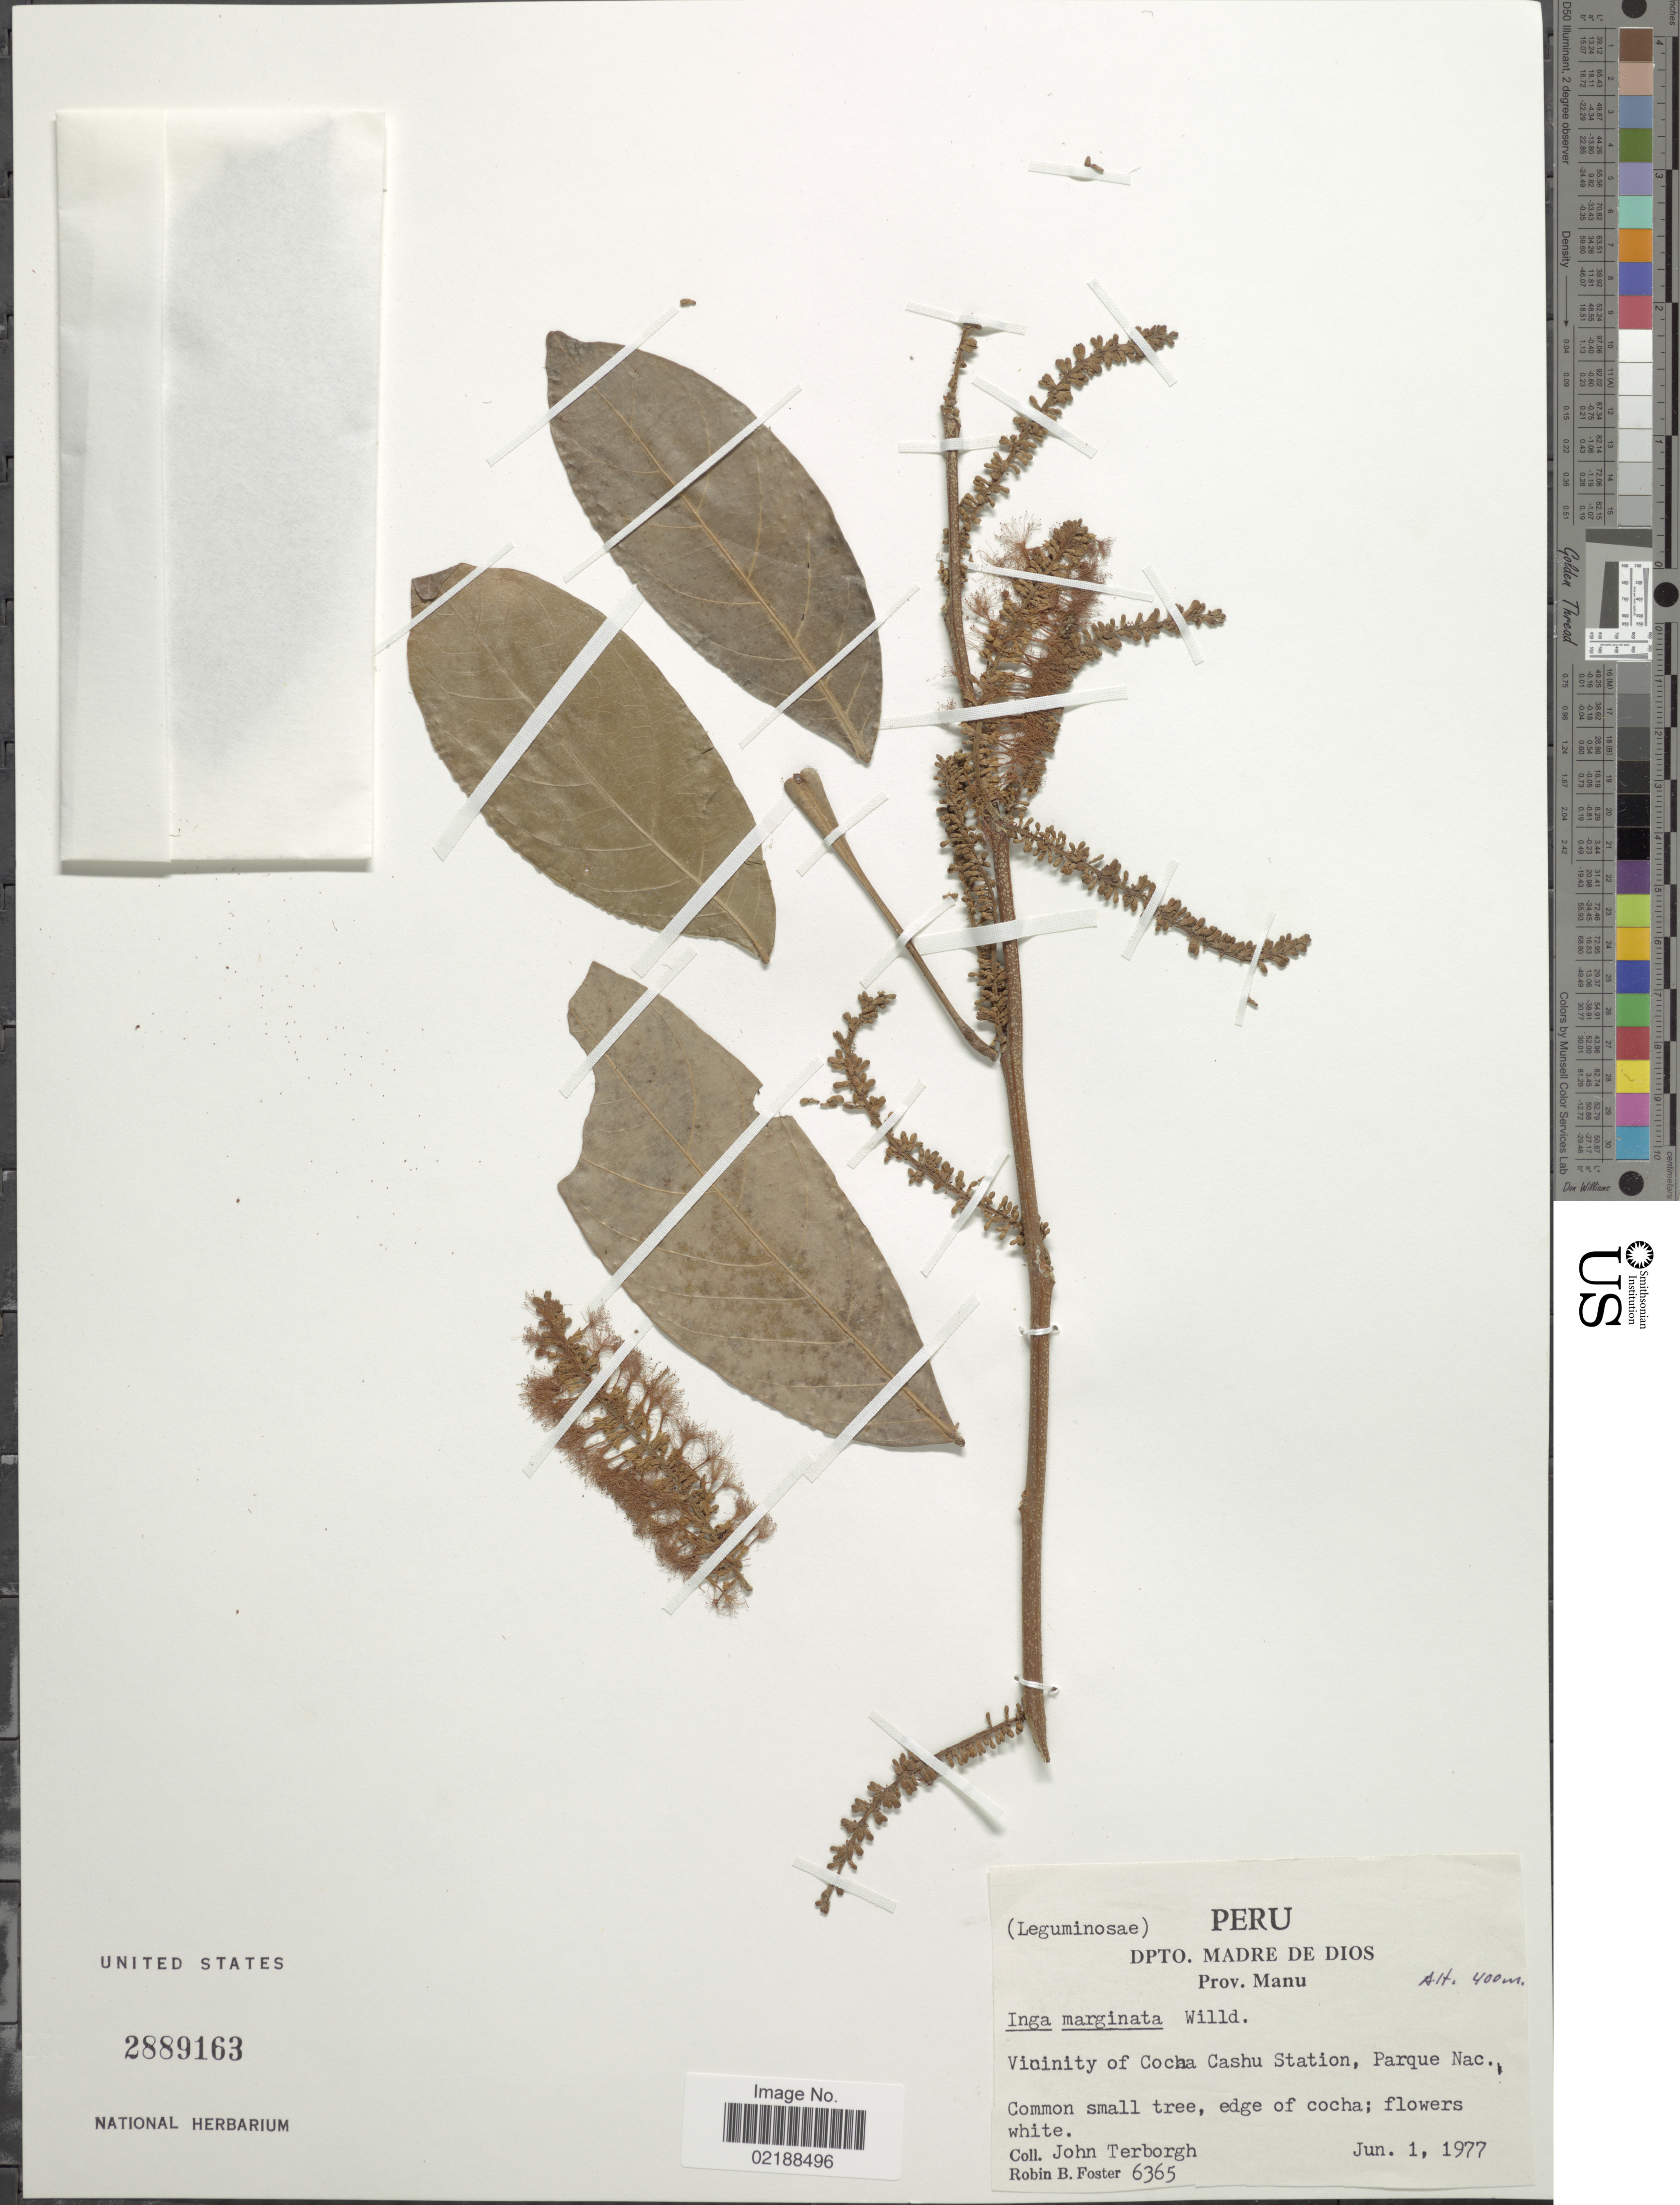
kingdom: Plantae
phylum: Tracheophyta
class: Magnoliopsida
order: Fabales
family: Fabaceae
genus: Inga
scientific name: Inga marginata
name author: Willd.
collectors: J. Terborgh & R. B. Foster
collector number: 6365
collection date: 1977-06-01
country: Peru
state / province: Madre de Dios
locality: Dpto. Madre de Dios, Prov. Manu, Vicinity of Cocha Cashu Station, Parque Nac.,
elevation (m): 400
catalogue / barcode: US 2889163